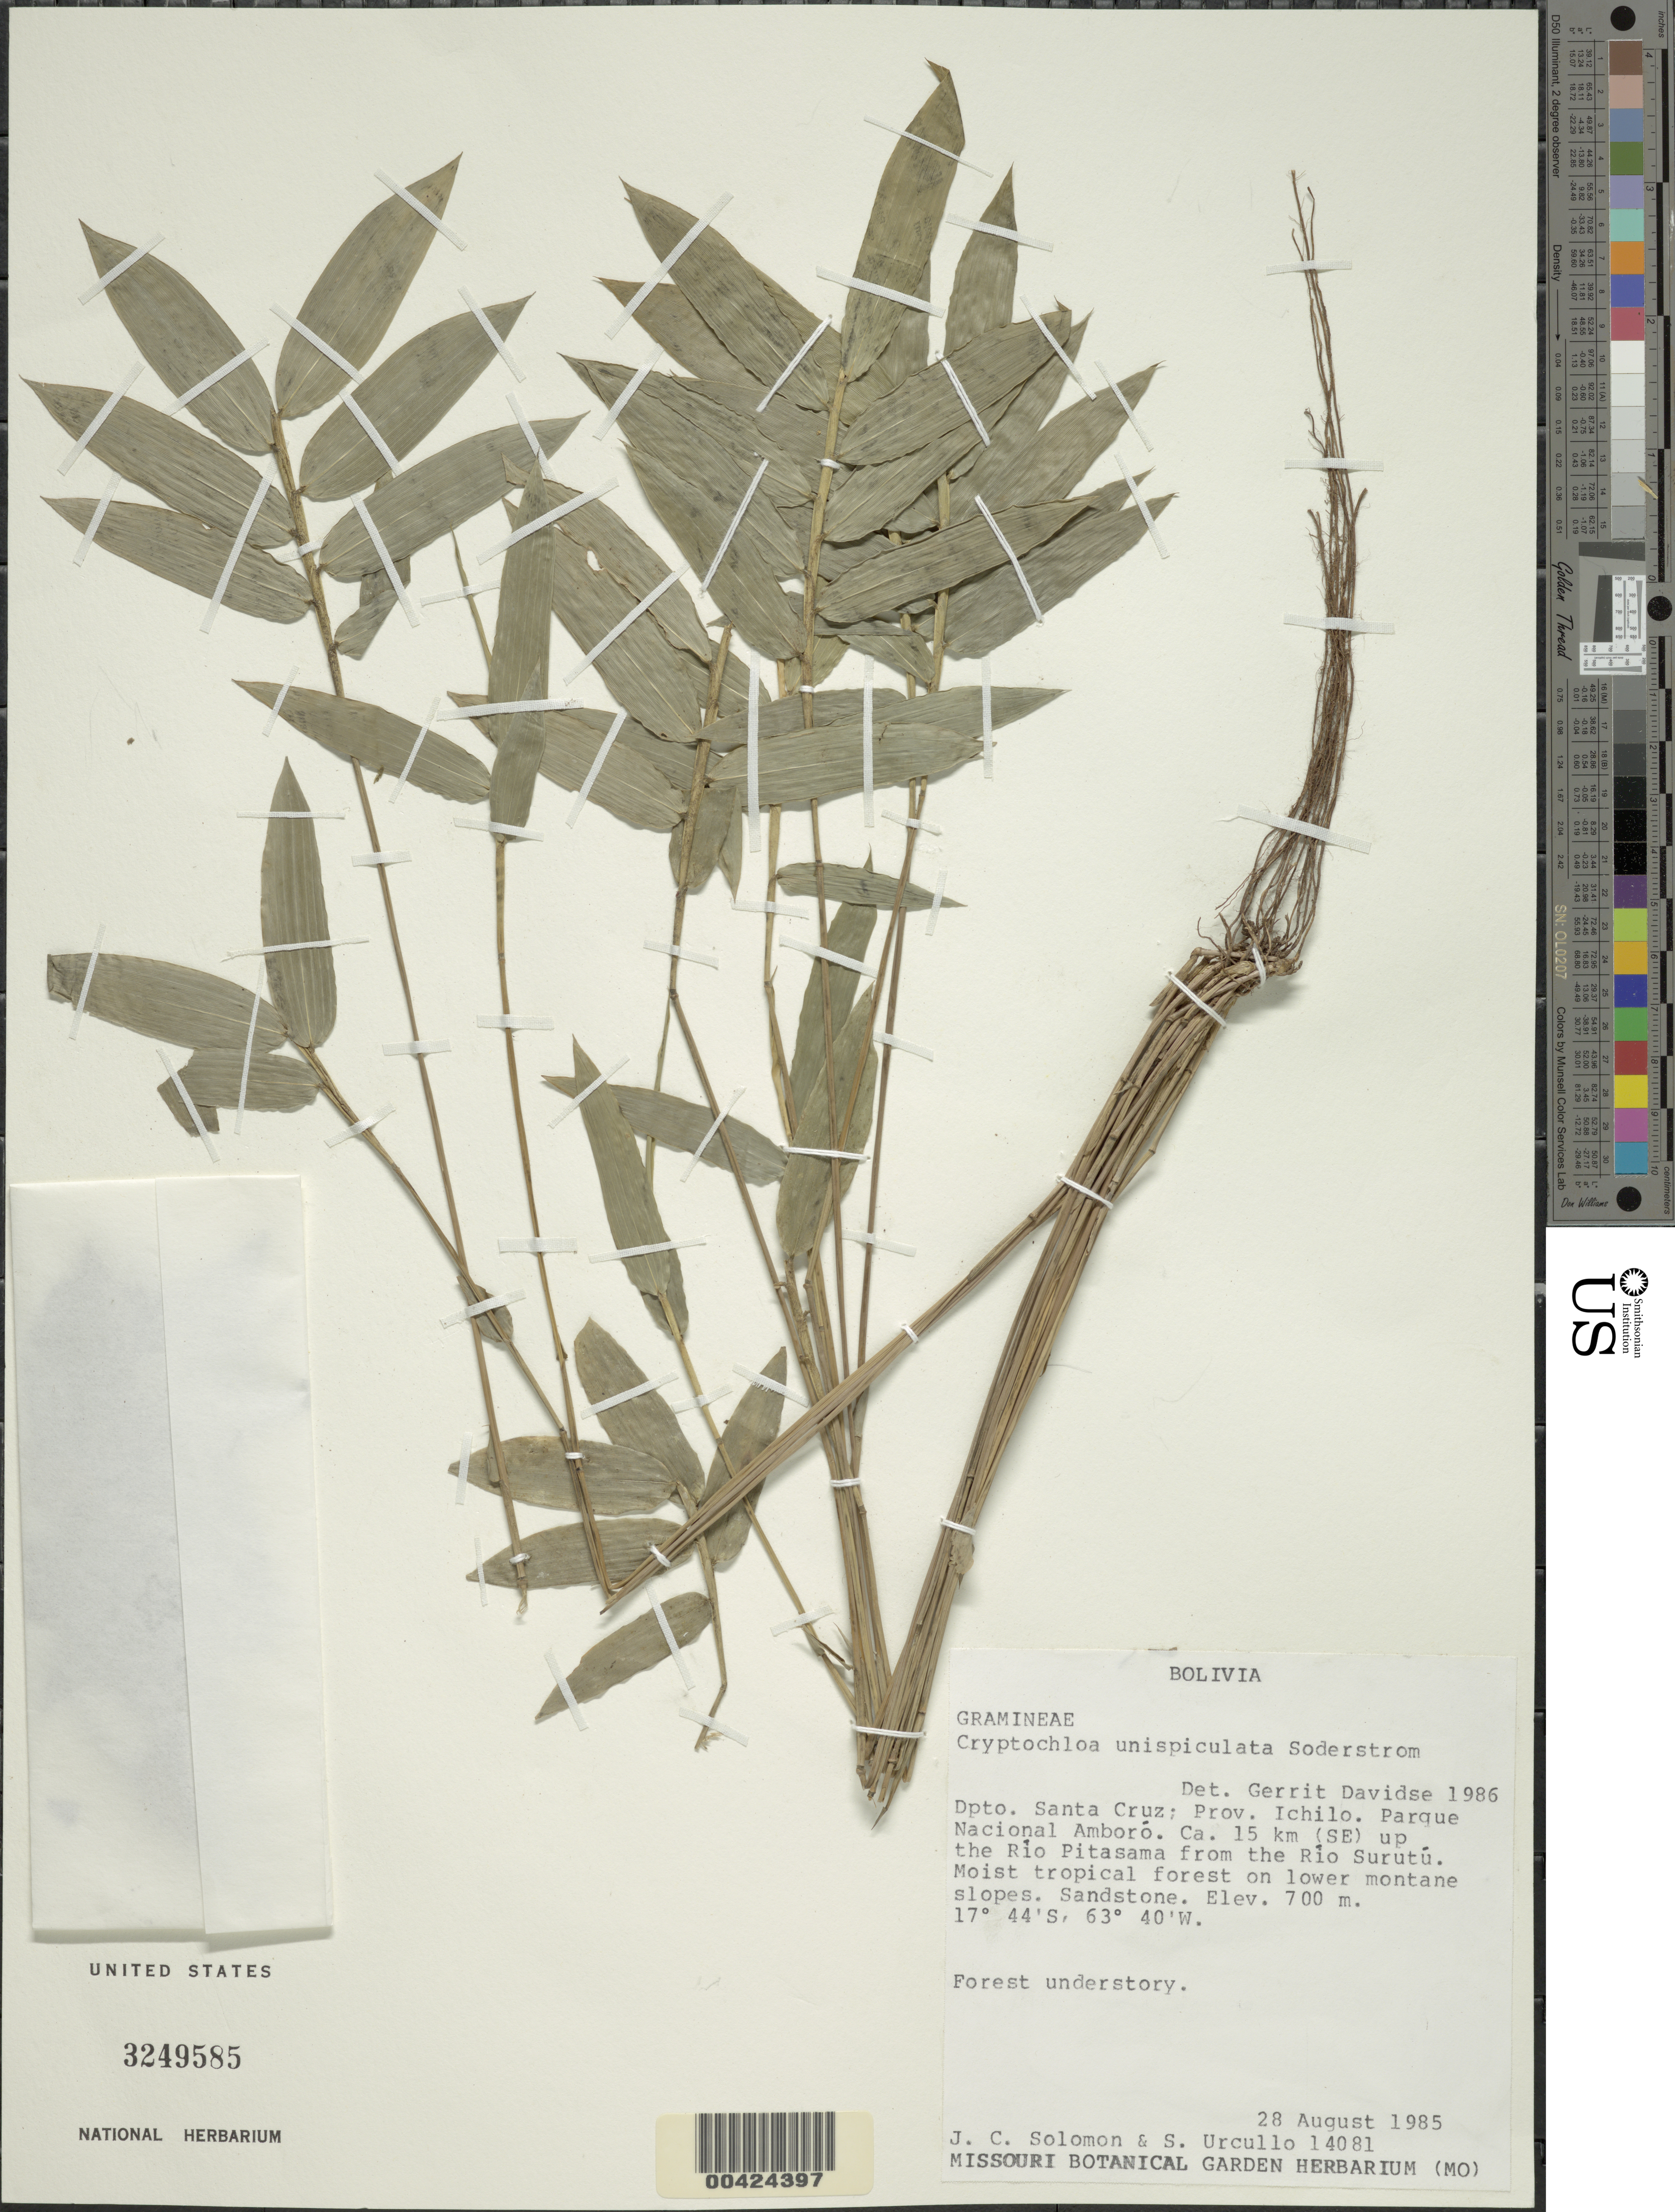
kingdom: Plantae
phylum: Tracheophyta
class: Liliopsida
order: Poales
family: Poaceae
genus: Cryptochloa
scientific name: Cryptochloa unispiculata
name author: Soderstr.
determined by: Davidse, Gerrit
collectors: J. C. Solomon & S. Urcullo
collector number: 14081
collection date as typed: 28 Aug 1985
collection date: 1985-08-28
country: Bolivia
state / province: Santa Cruz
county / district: Ichilo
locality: Parque Nacional Amboro; ca. 15 km (SE) up the Rio Pitasama from the Rio Surutu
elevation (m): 700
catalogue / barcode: US 3249585